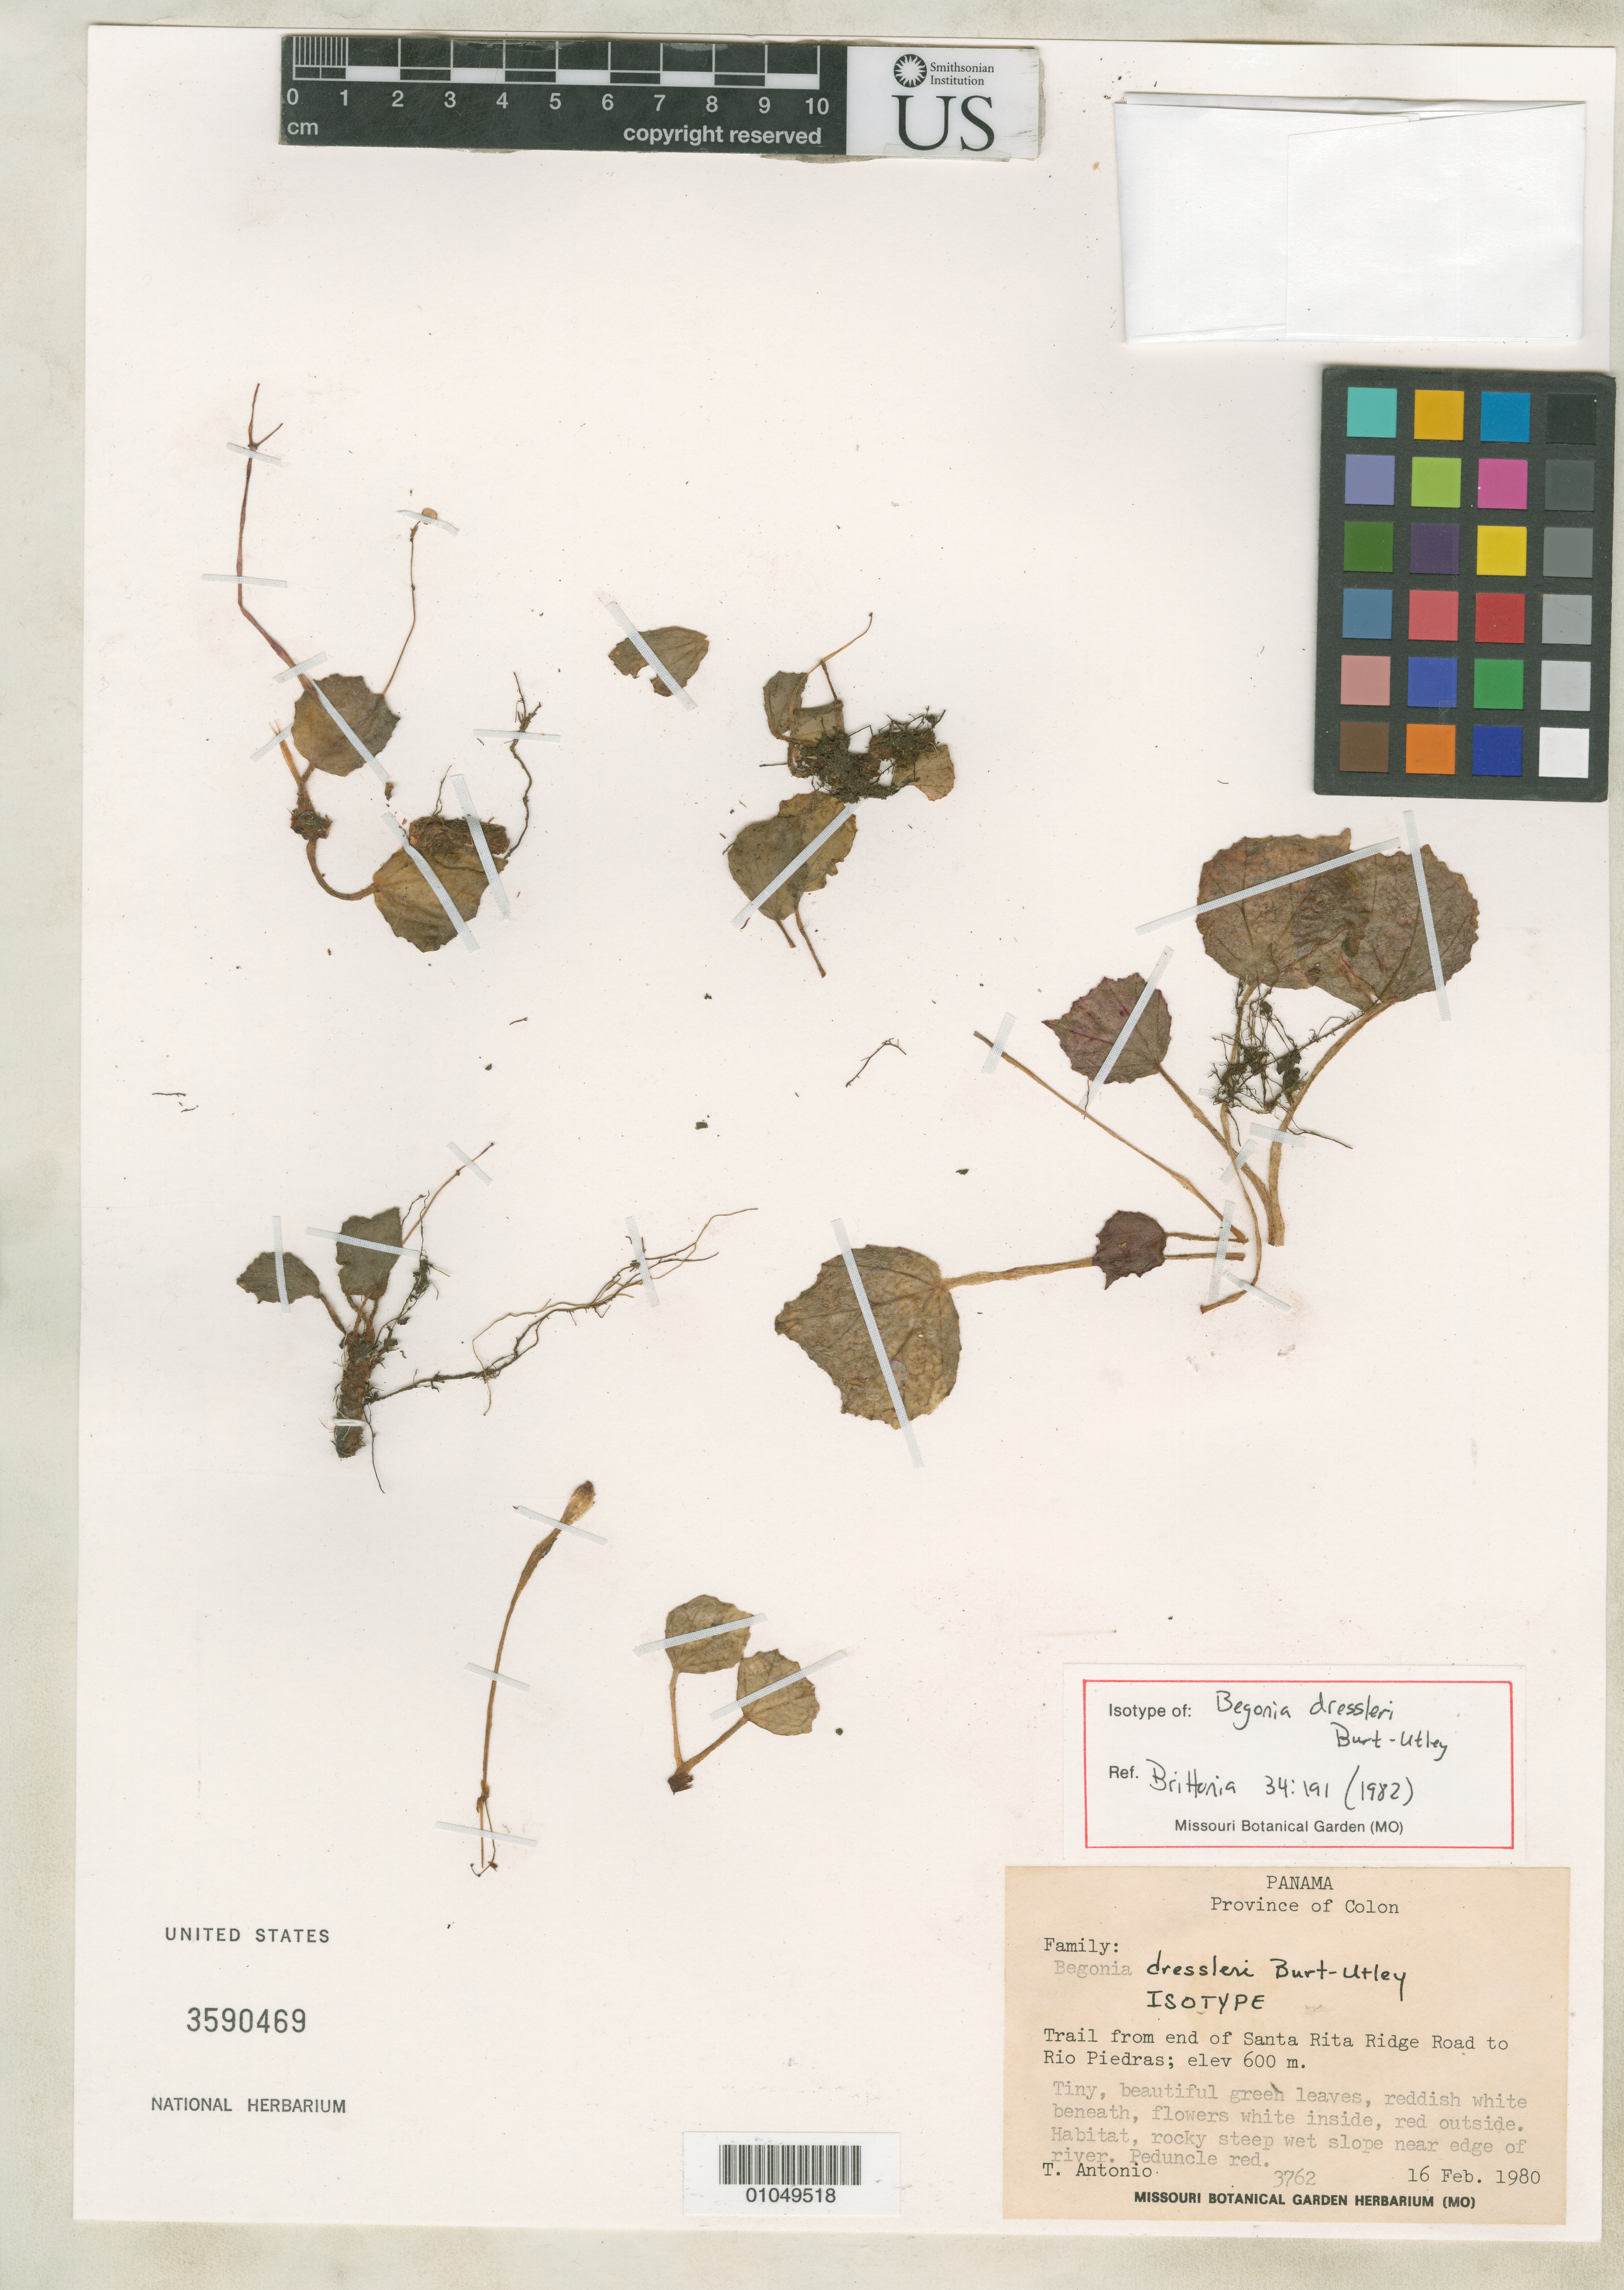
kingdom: Plantae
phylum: Tracheophyta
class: Magnoliopsida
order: Cucurbitales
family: Begoniaceae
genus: Begonia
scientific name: Begonia dressleri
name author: Burt-Utley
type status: Isotype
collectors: T. Antonio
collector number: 3762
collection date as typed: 16 Feb 1980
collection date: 1980-02-16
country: Panama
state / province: Colón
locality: Trail from end of Santa Rita Ridge Road to Rio Piedras.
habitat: Rocky steep wet slope near edge of river.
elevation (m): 600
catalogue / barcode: US 3590469